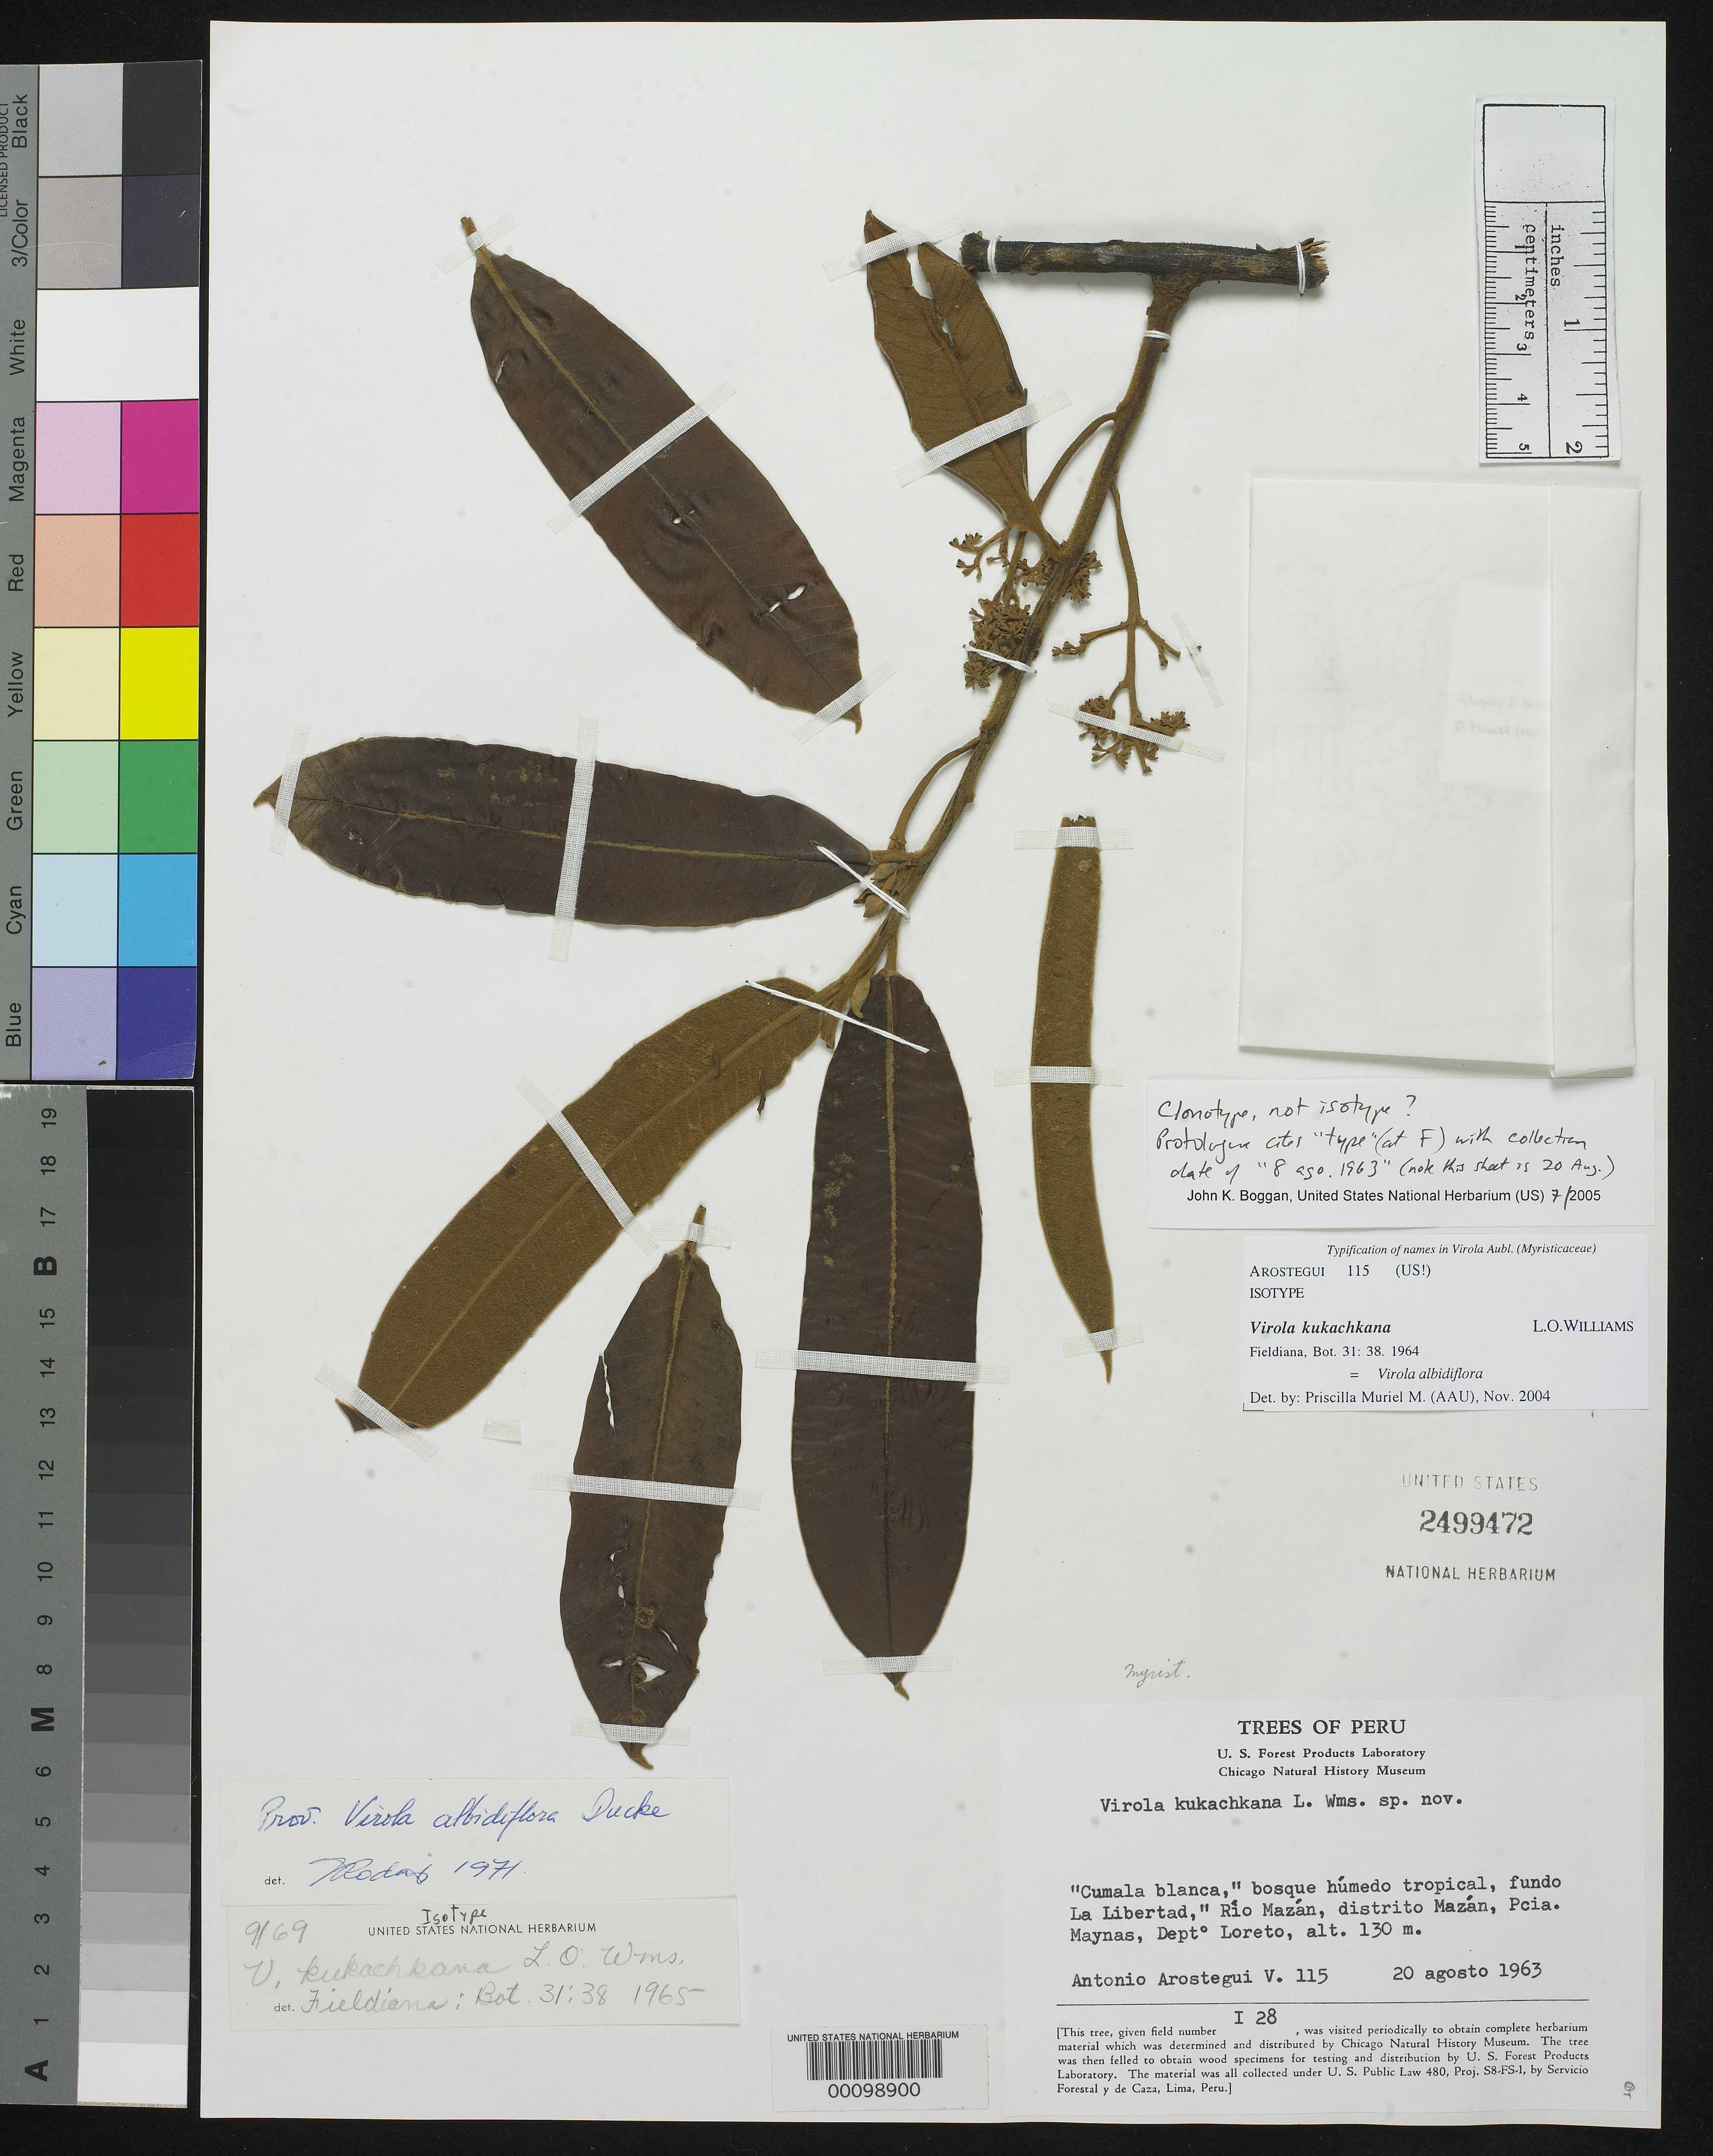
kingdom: Plantae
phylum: Tracheophyta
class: Magnoliopsida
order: Magnoliales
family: Myristicaceae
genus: Virola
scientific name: Virola kukachkana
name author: L.O. Williams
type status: Isotype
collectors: A. Arostegui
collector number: V.115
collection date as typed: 20 Aug 1963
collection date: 1963-08-20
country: Peru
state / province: Loreto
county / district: Maynas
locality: Rio Mazan, Mazan Dist.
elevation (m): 130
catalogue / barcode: US 2499472